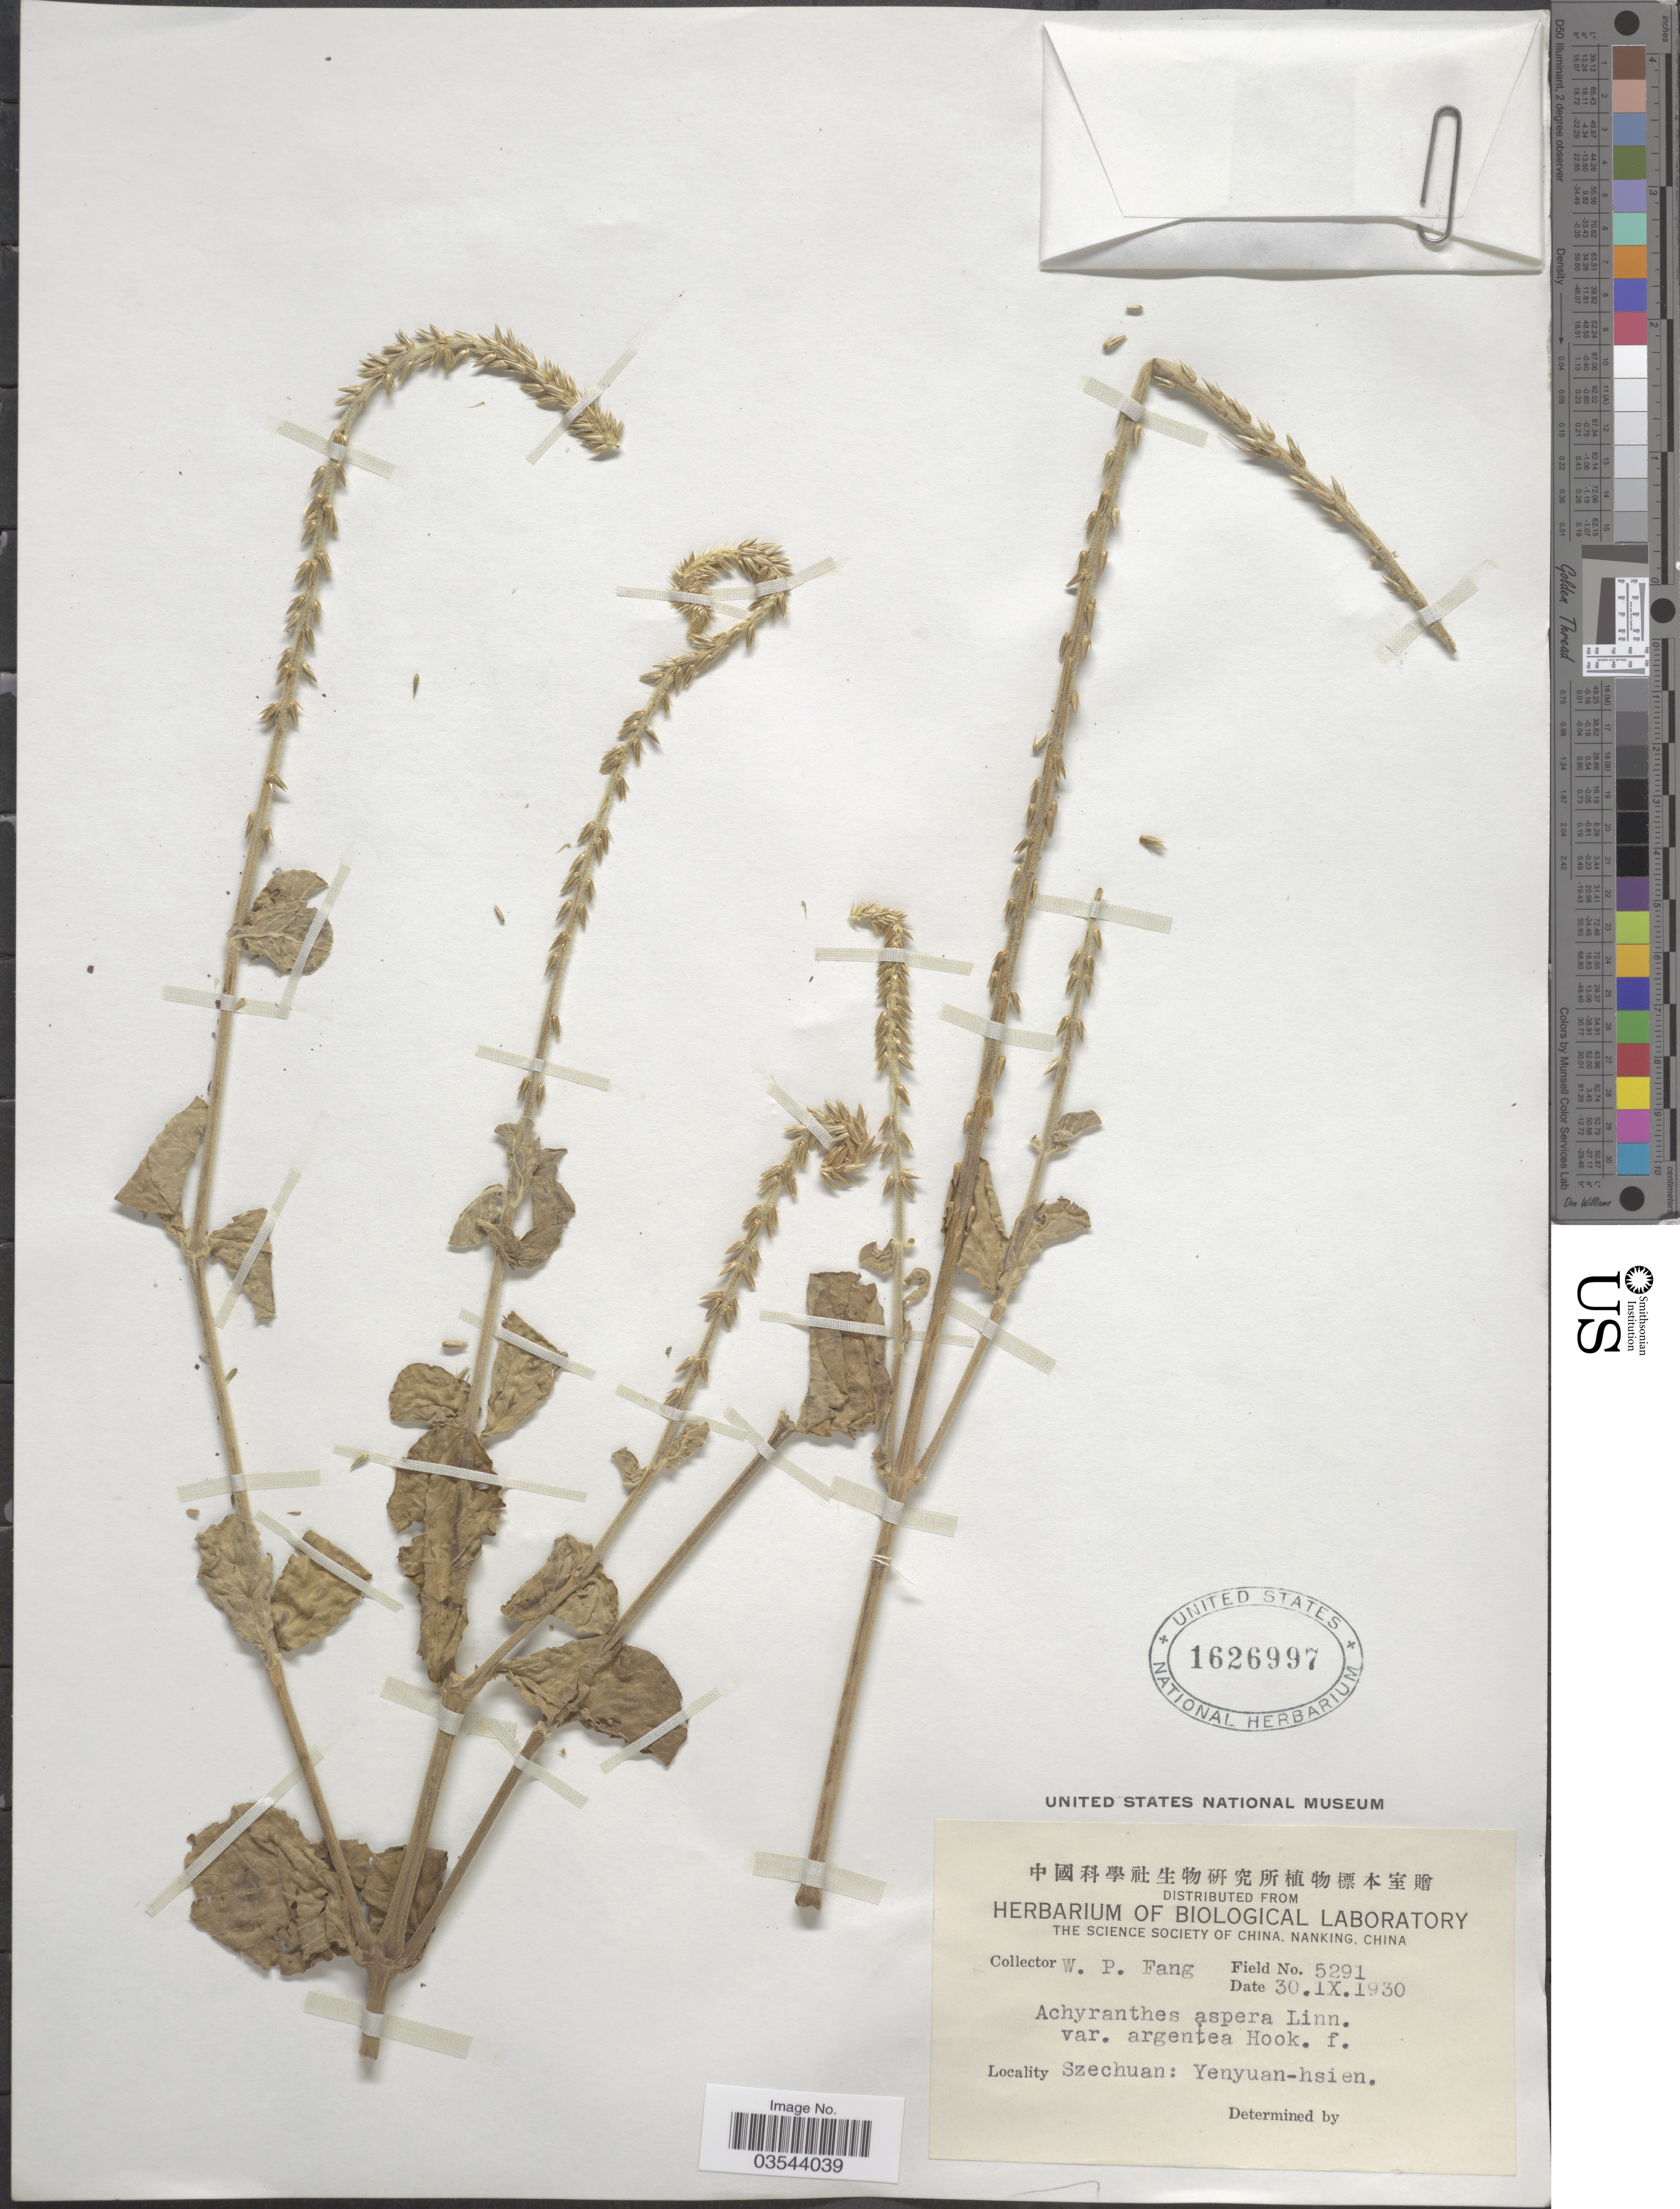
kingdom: Plantae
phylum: Tracheophyta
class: Magnoliopsida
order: Caryophyllales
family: Amaranthaceae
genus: Achyranthes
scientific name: Achyranthes aspera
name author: L.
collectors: W. P. Fang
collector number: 5291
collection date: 1930-09-30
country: China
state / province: Sichuan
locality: Szechuan: Yenyuan-hsien.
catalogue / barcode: US 1626997